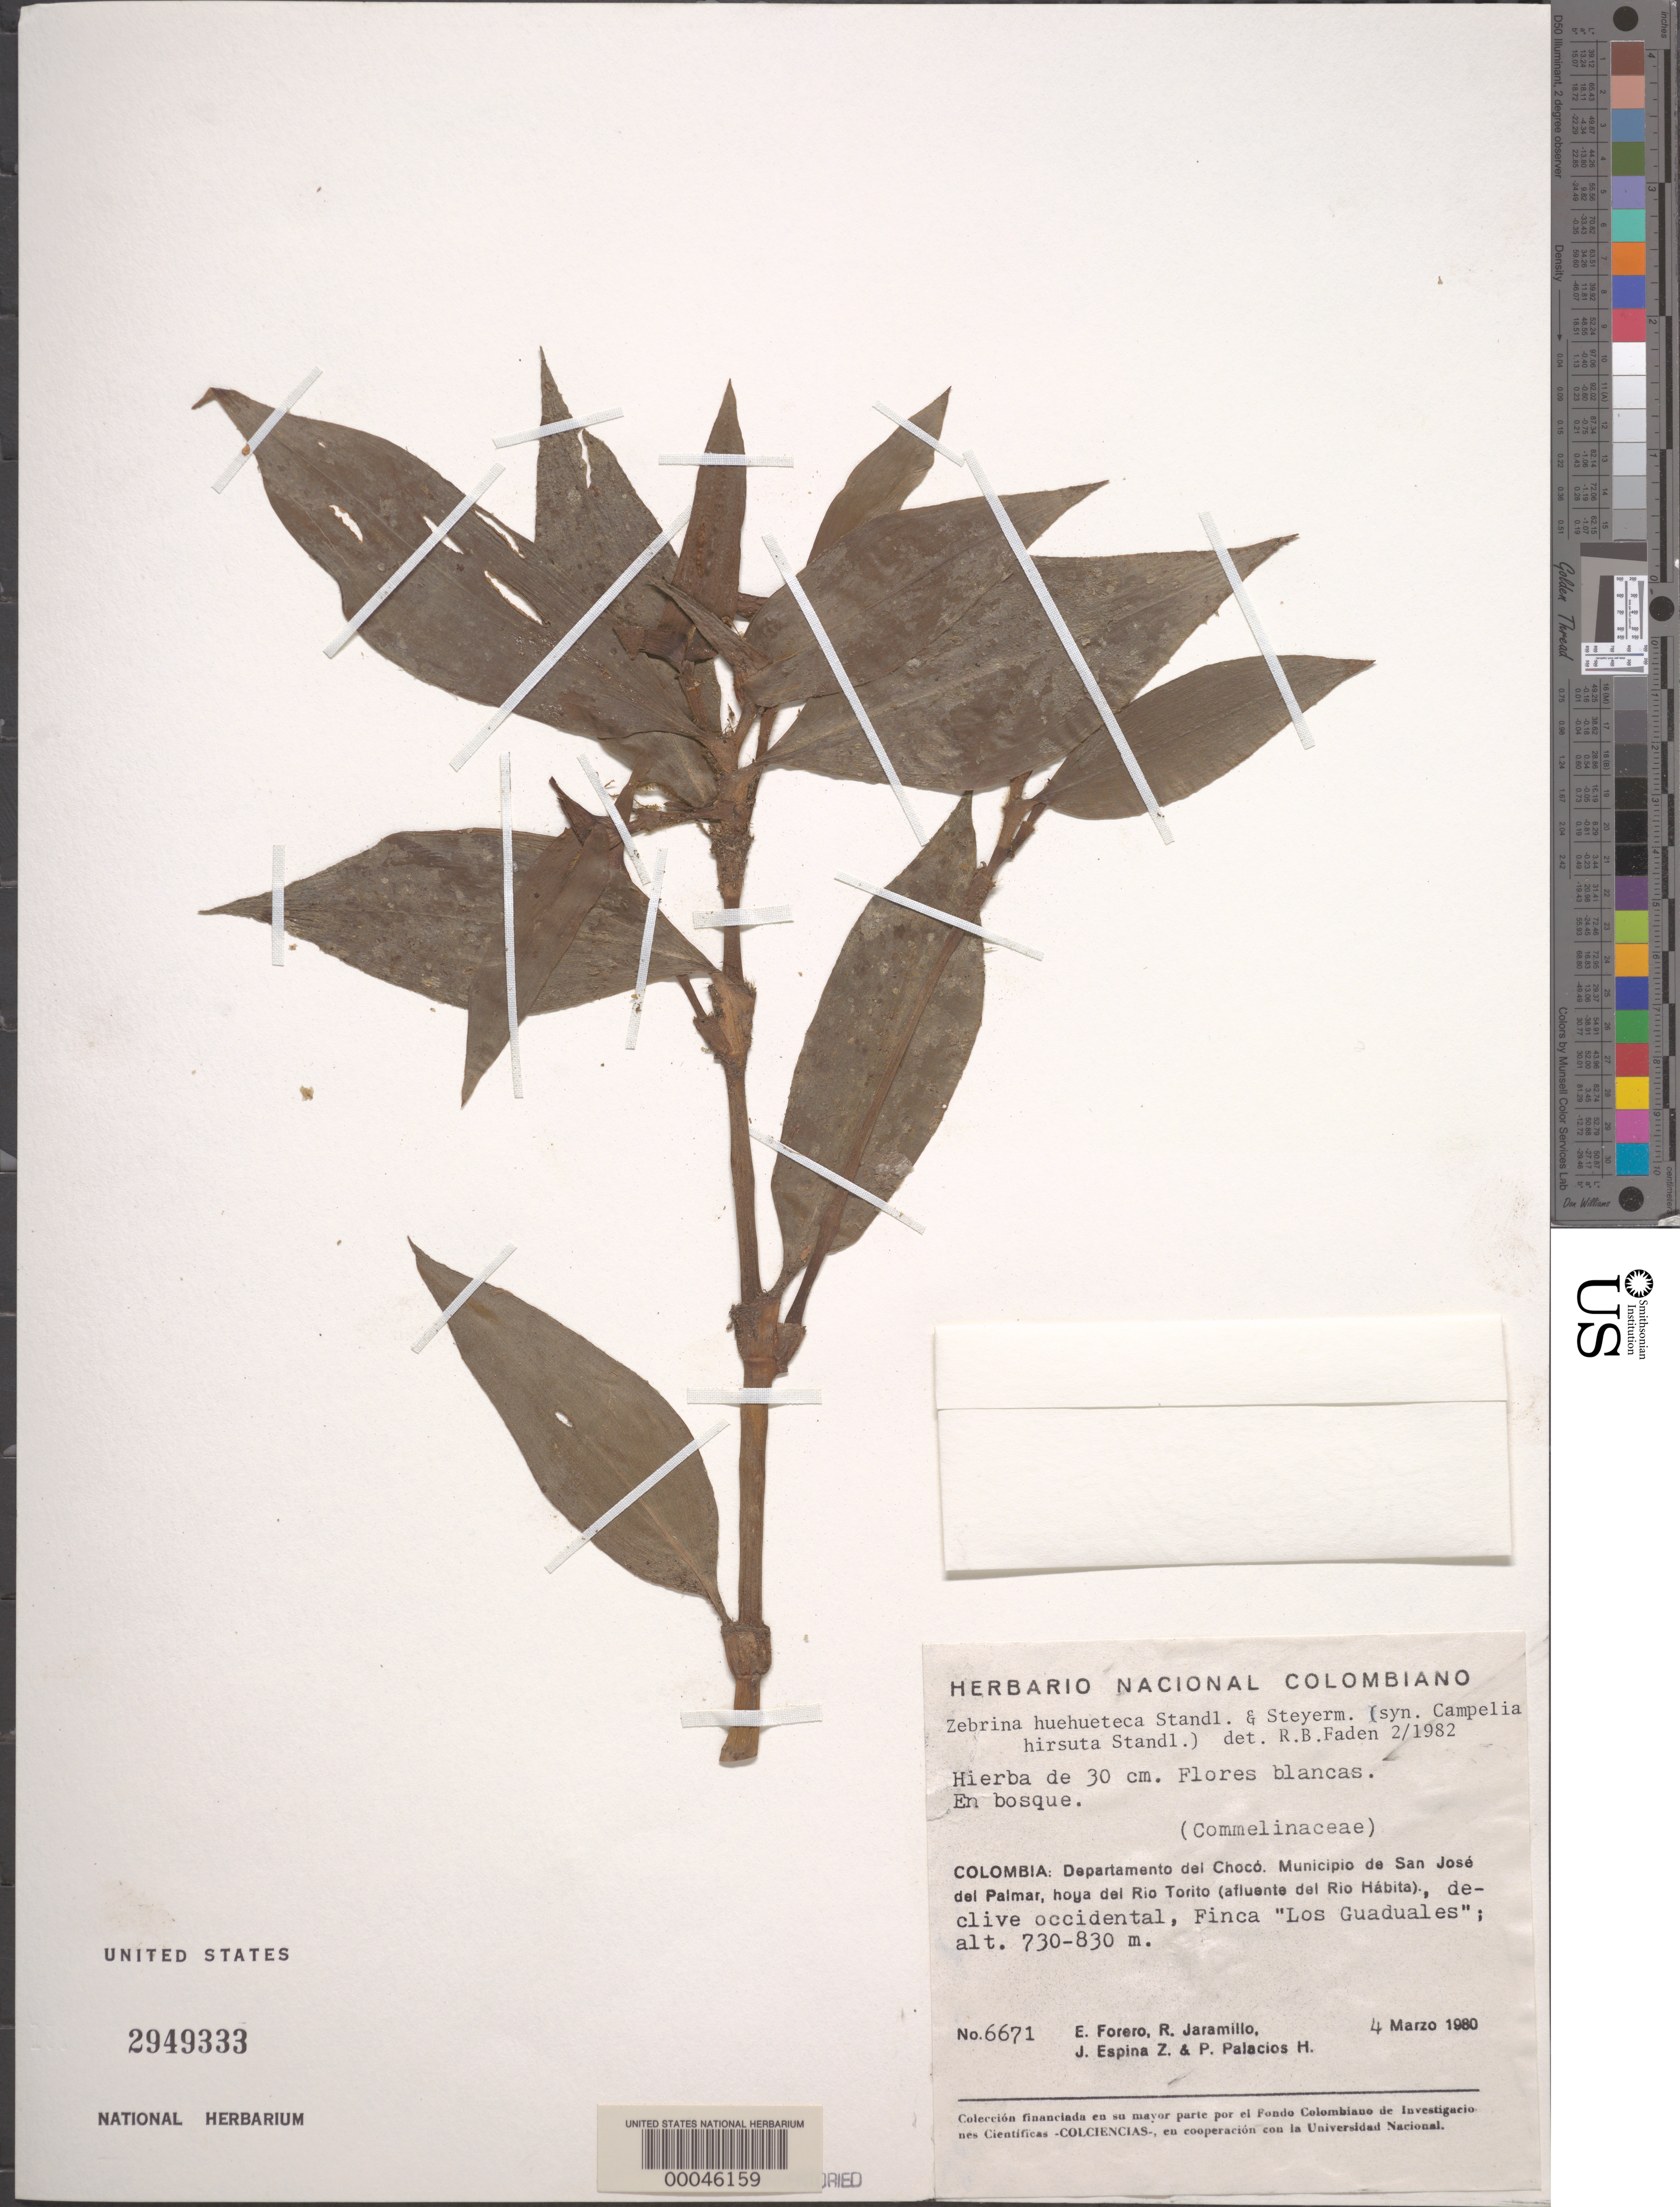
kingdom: Plantae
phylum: Tracheophyta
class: Liliopsida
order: Commelinales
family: Commelinaceae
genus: Tradescantia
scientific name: Tradescantia huehueteca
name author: (Standl. & Steyerm.) D.R. Hunt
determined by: Faden, Robert B., (US), Smithsonian Institution - National Museum of Natural History (UNITED STATES)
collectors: E. Forero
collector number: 6671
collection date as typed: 04 Mar 1980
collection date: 1980-03-04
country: Colombia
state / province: Chocó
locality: Near Rio Torito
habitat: Farmland, forest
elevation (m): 730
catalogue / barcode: US 2949333